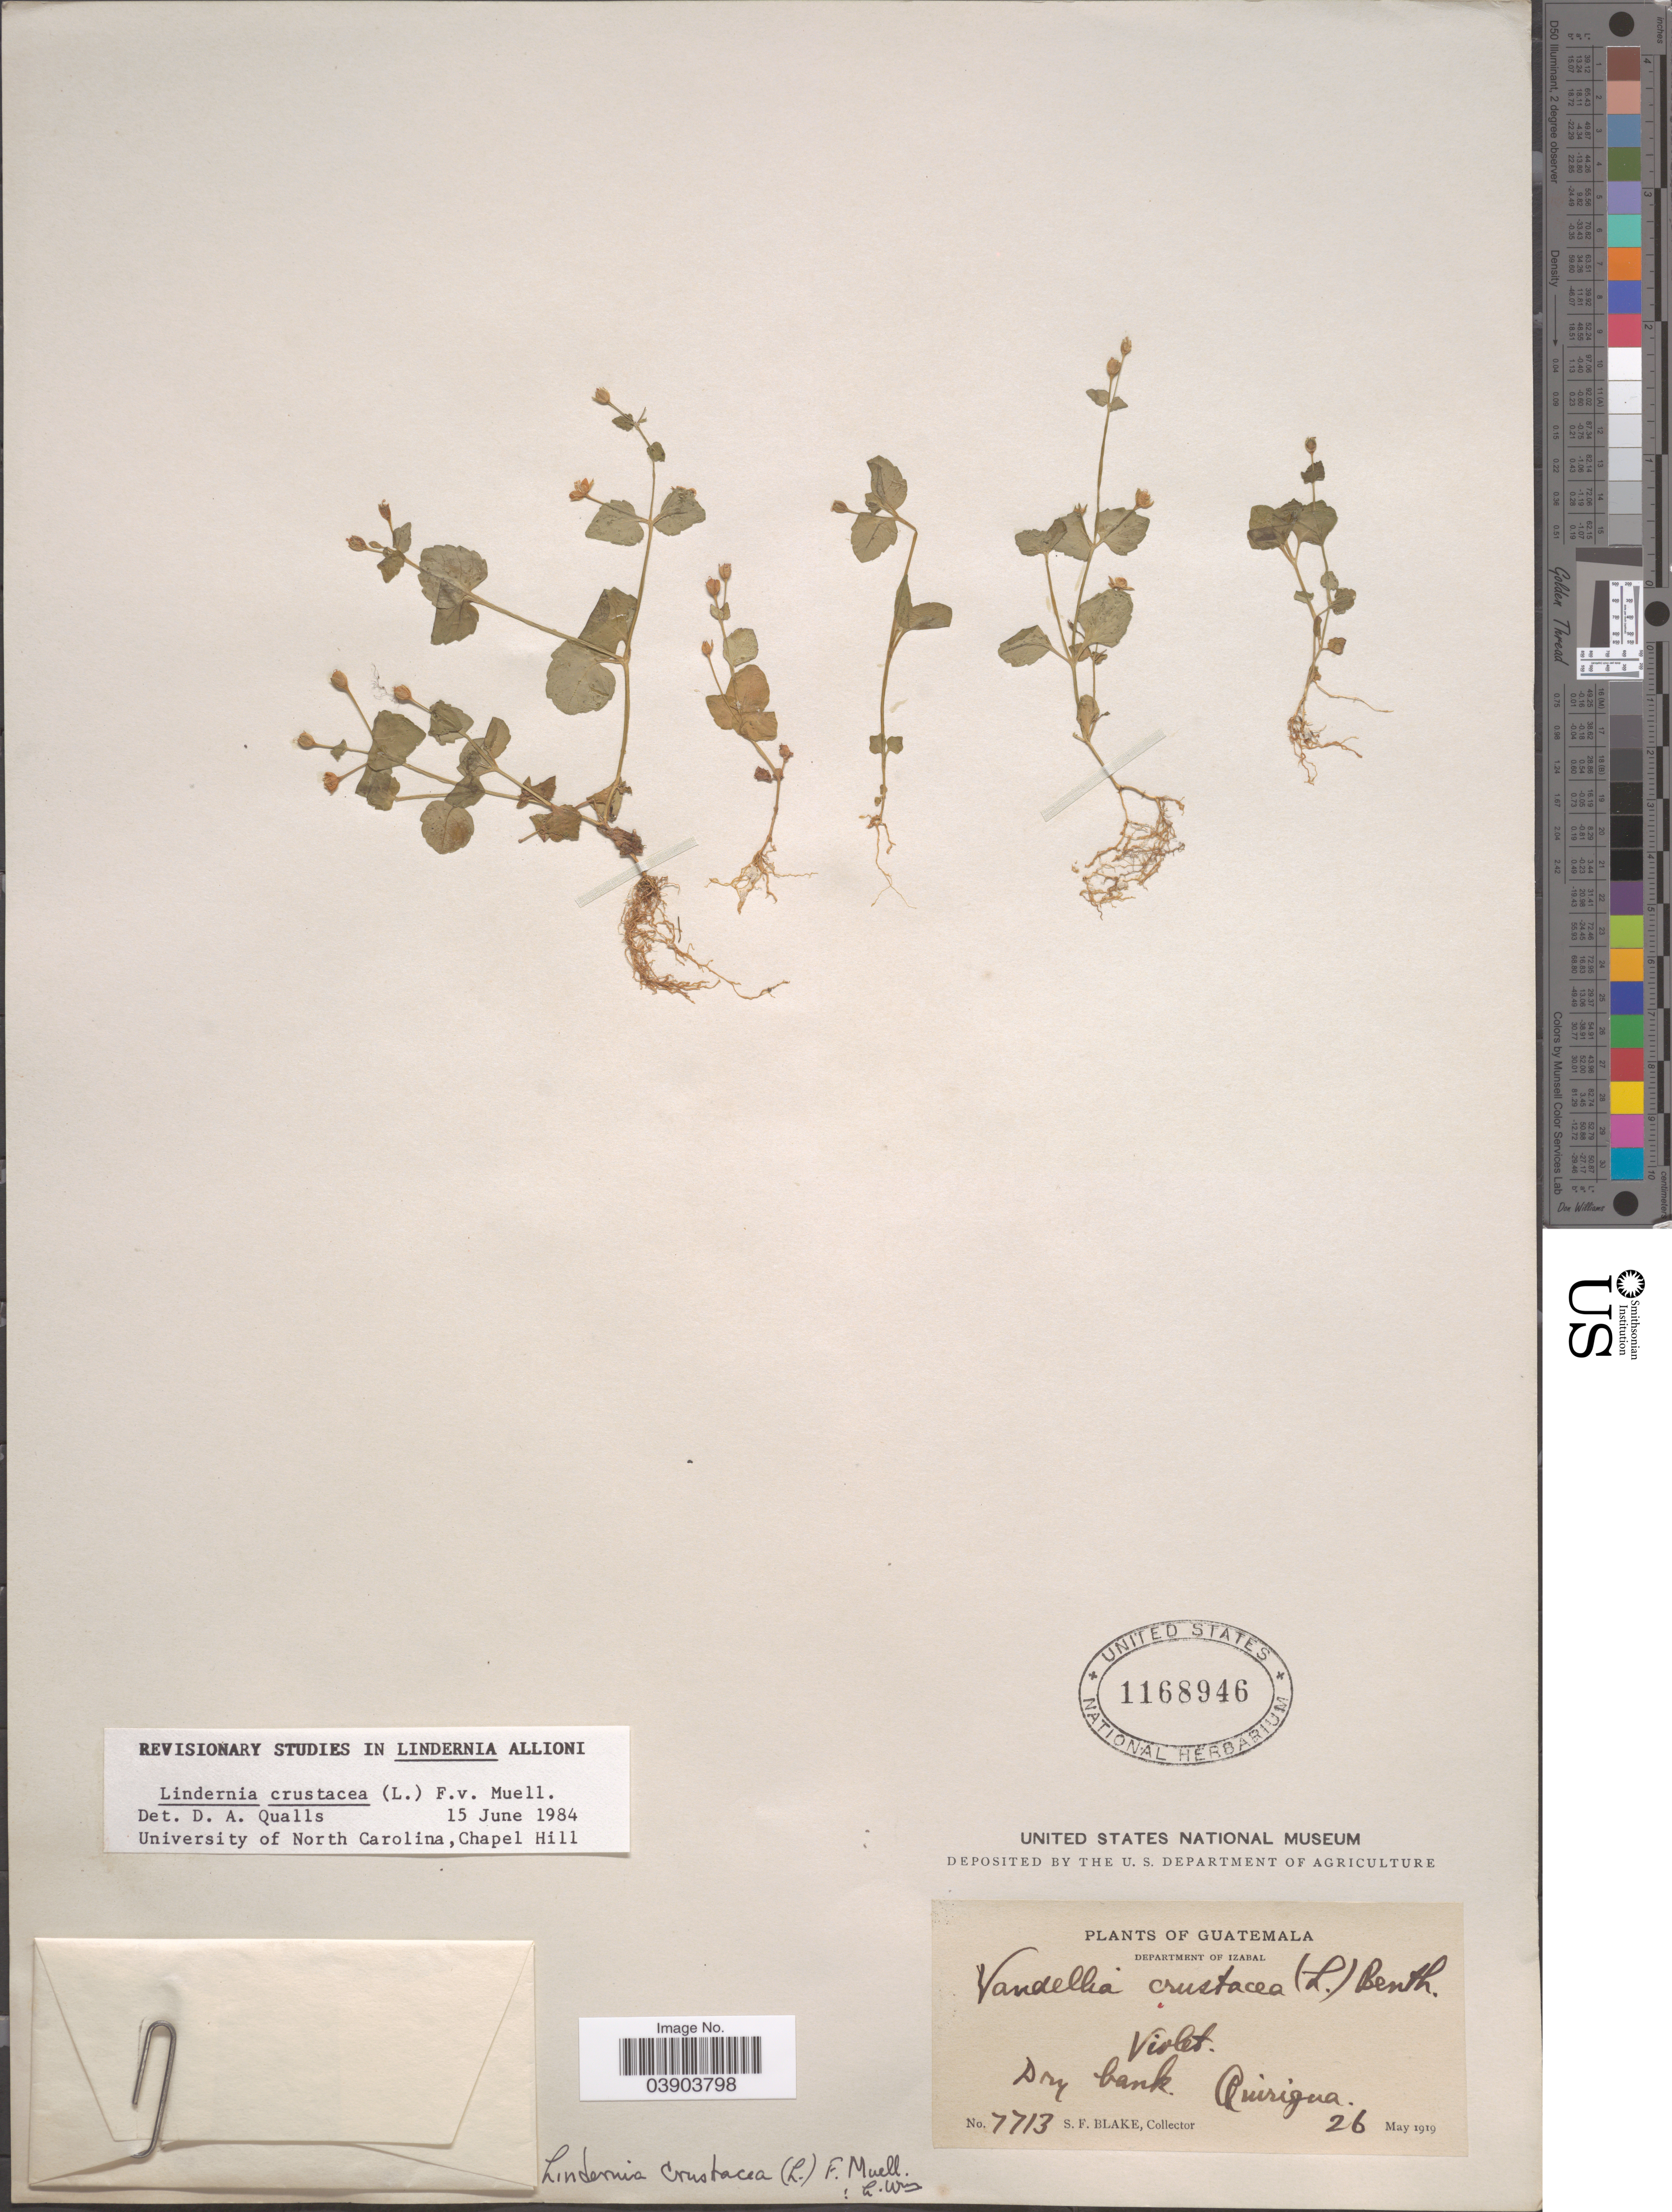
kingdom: Plantae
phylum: Tracheophyta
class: Magnoliopsida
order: Lamiales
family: Linderniaceae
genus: Lindernia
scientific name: Lindernia crustacea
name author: (L.) F. Muell.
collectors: S. Blake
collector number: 7713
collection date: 1919-05-26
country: Guatemala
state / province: Izabal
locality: Department of Izabal. Quirigua.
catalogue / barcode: US 1168946